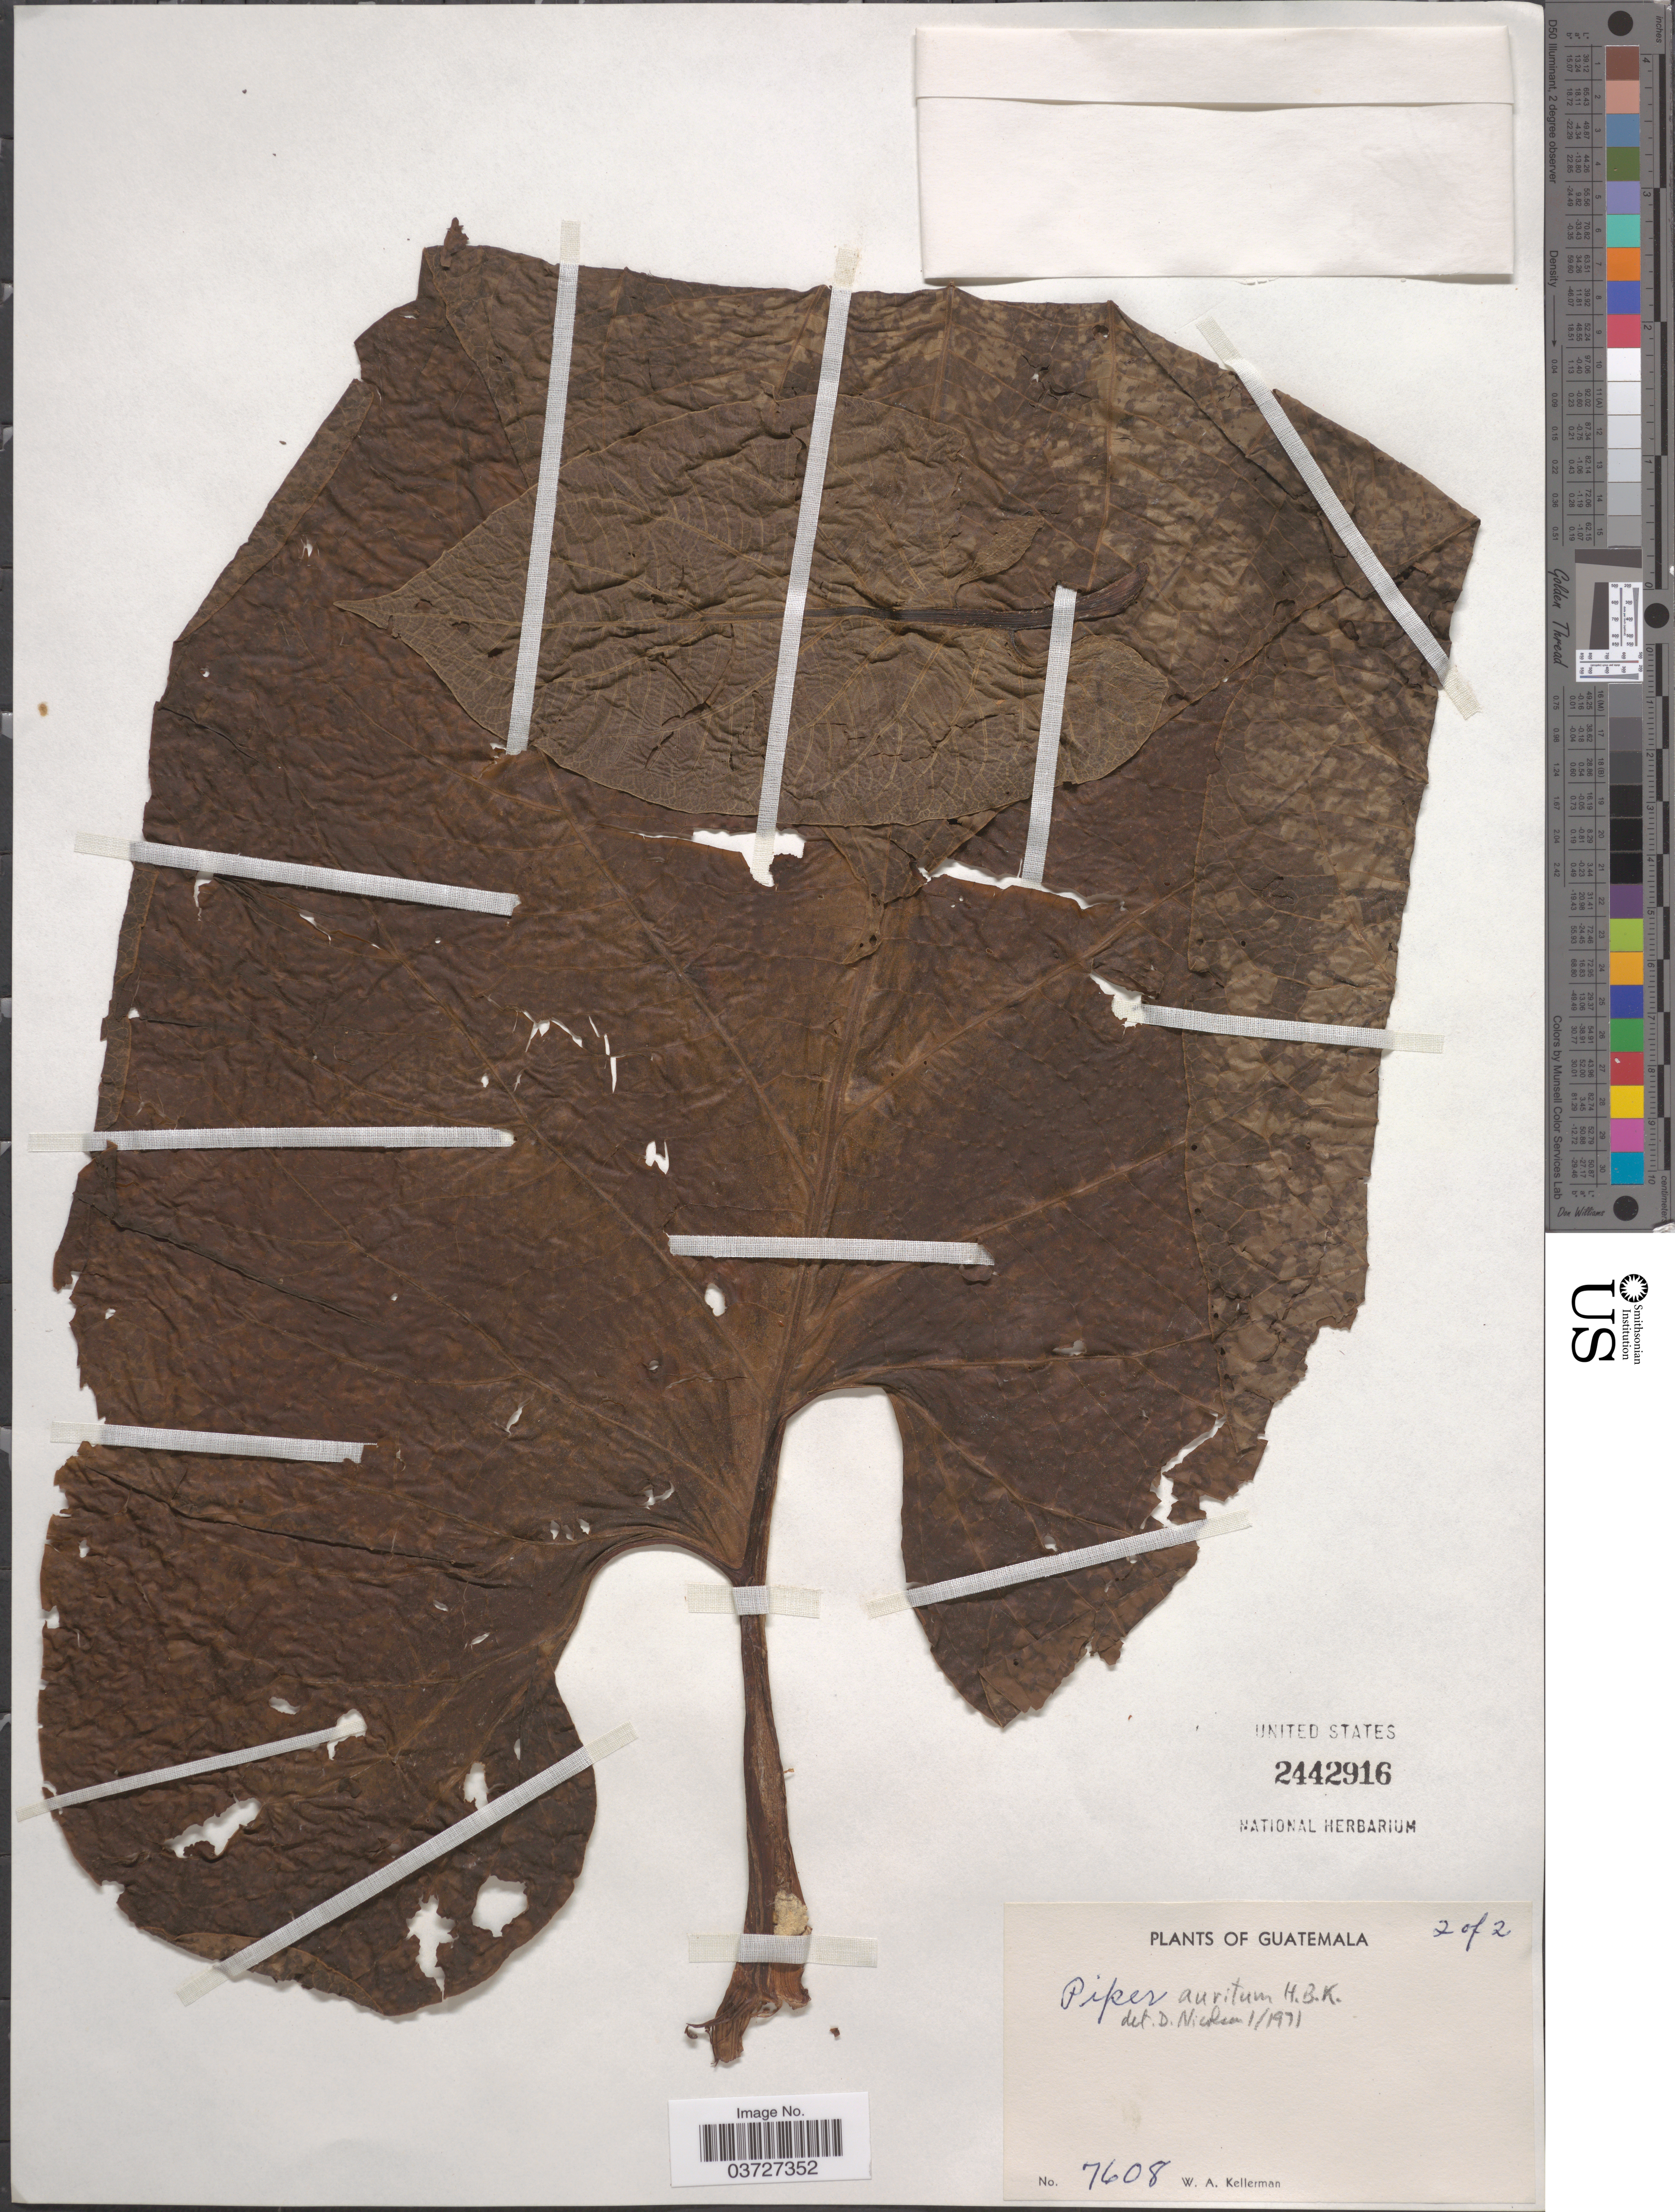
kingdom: Plantae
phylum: Tracheophyta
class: Magnoliopsida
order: Piperales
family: Piperaceae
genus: Piper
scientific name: Piper auritum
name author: Kunth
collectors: W. Kellerman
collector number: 7608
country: Guatemala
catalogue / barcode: US 2442916